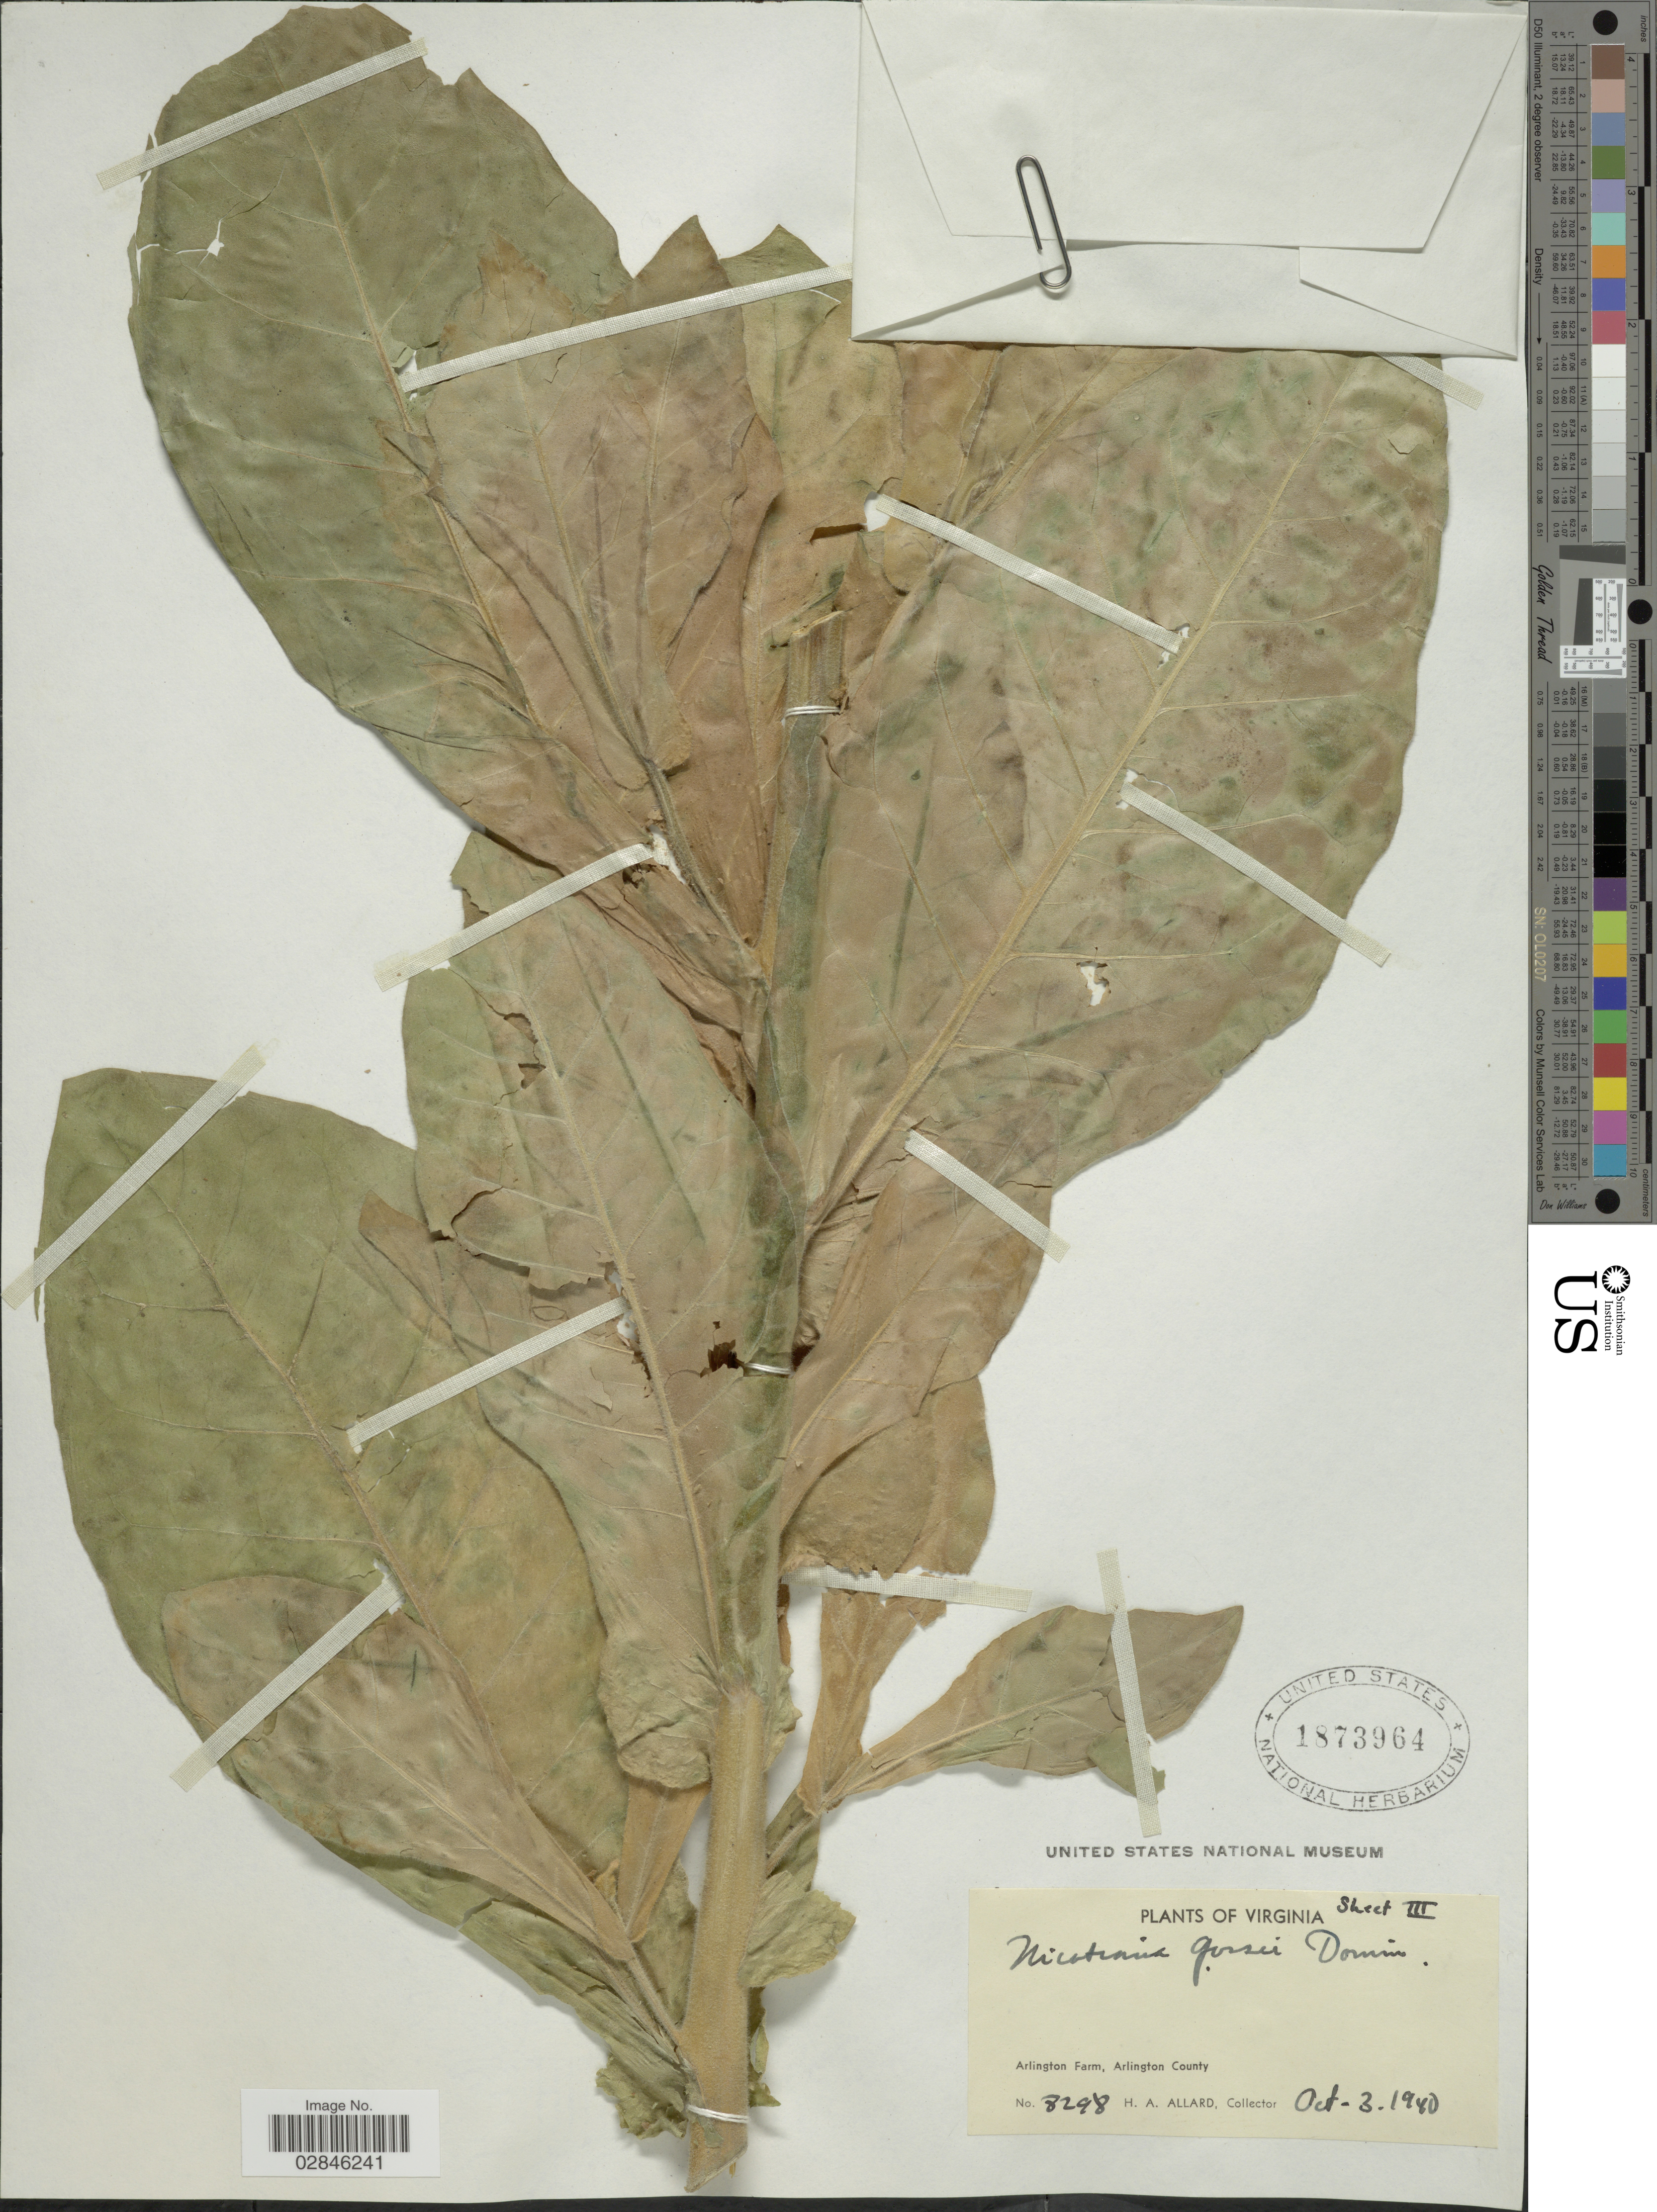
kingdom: Plantae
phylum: Tracheophyta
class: Magnoliopsida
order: Solanales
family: Solanaceae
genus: Nicotiana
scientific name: Nicotiana gossei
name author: Domin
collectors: H. A. Allard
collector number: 8298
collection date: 1940-10-03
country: United States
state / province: Virginia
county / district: Arlington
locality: Arlington Farm, Arlington County.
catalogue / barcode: US 1873964